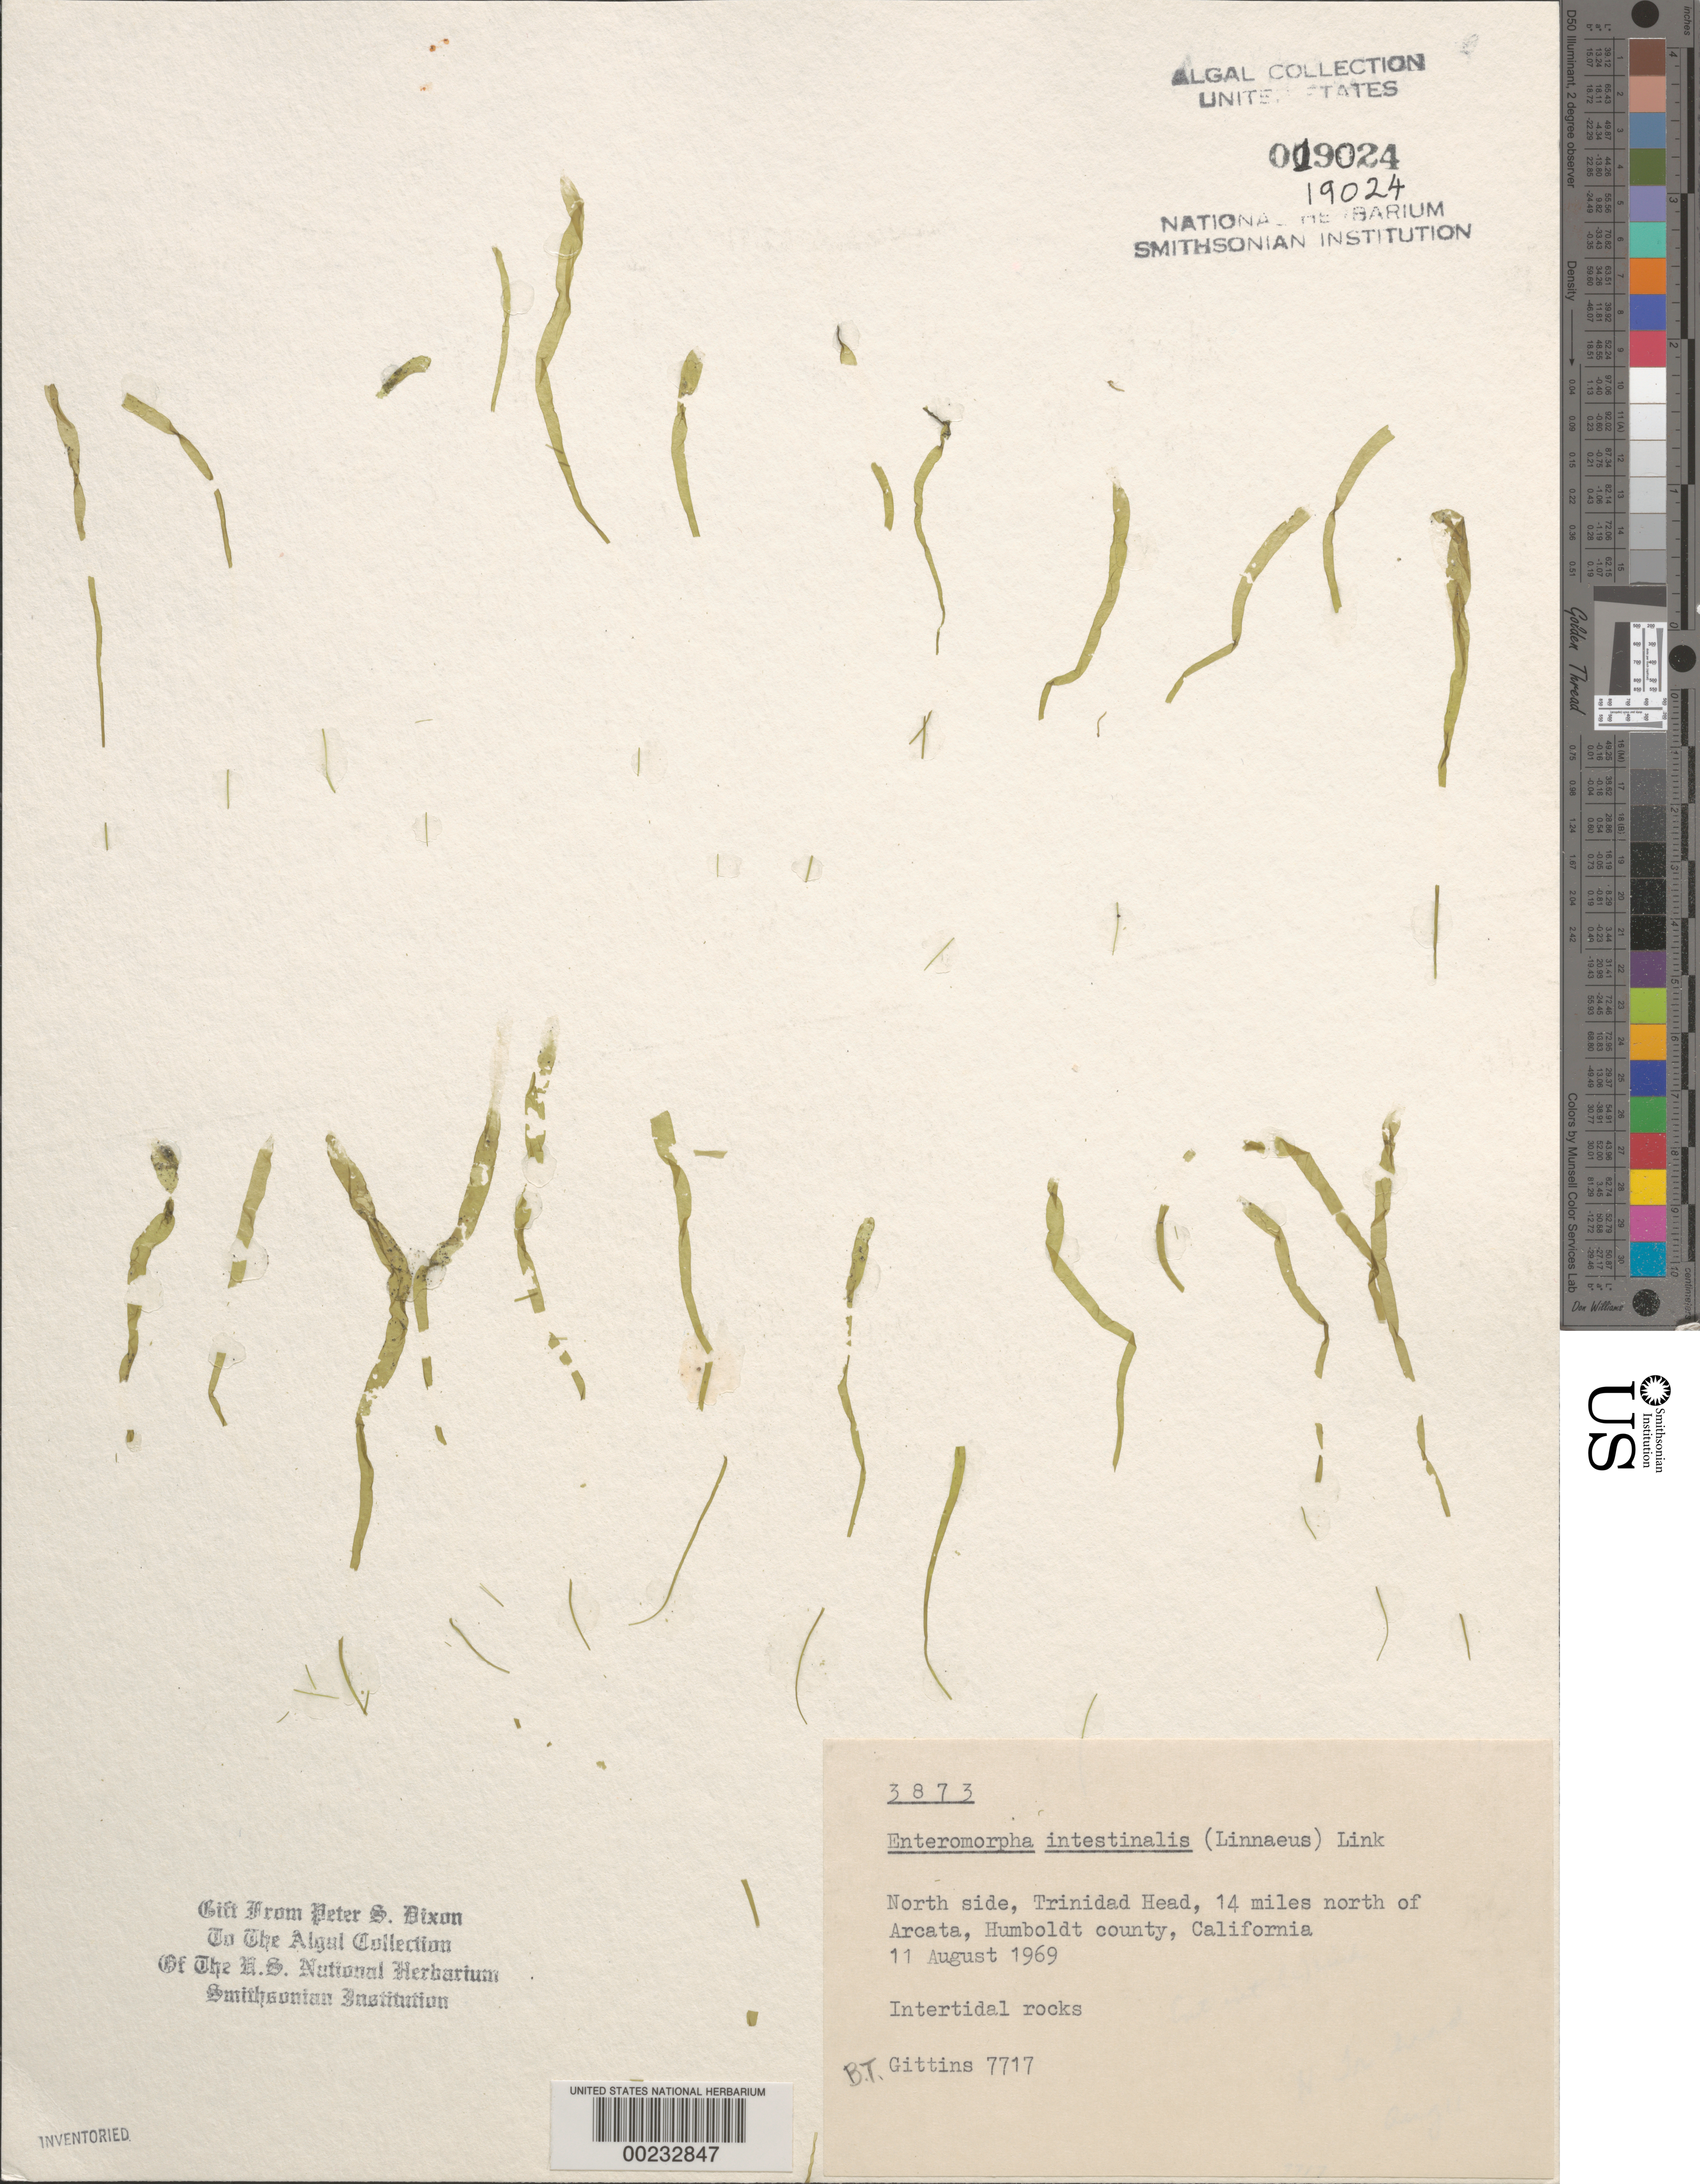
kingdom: Plantae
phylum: Chlorophyta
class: Ulvophyceae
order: Ulvales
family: Ulvaceae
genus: Ulva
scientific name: Ulva intestinalis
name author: L.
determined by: Algae name updating Project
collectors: B. Gittins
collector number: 7717, PSD 3873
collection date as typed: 11 Aug 1969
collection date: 1969-08-11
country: United States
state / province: California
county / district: Humboldt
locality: Trinidad Head, 14 miles north of Arcata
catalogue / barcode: US 19024